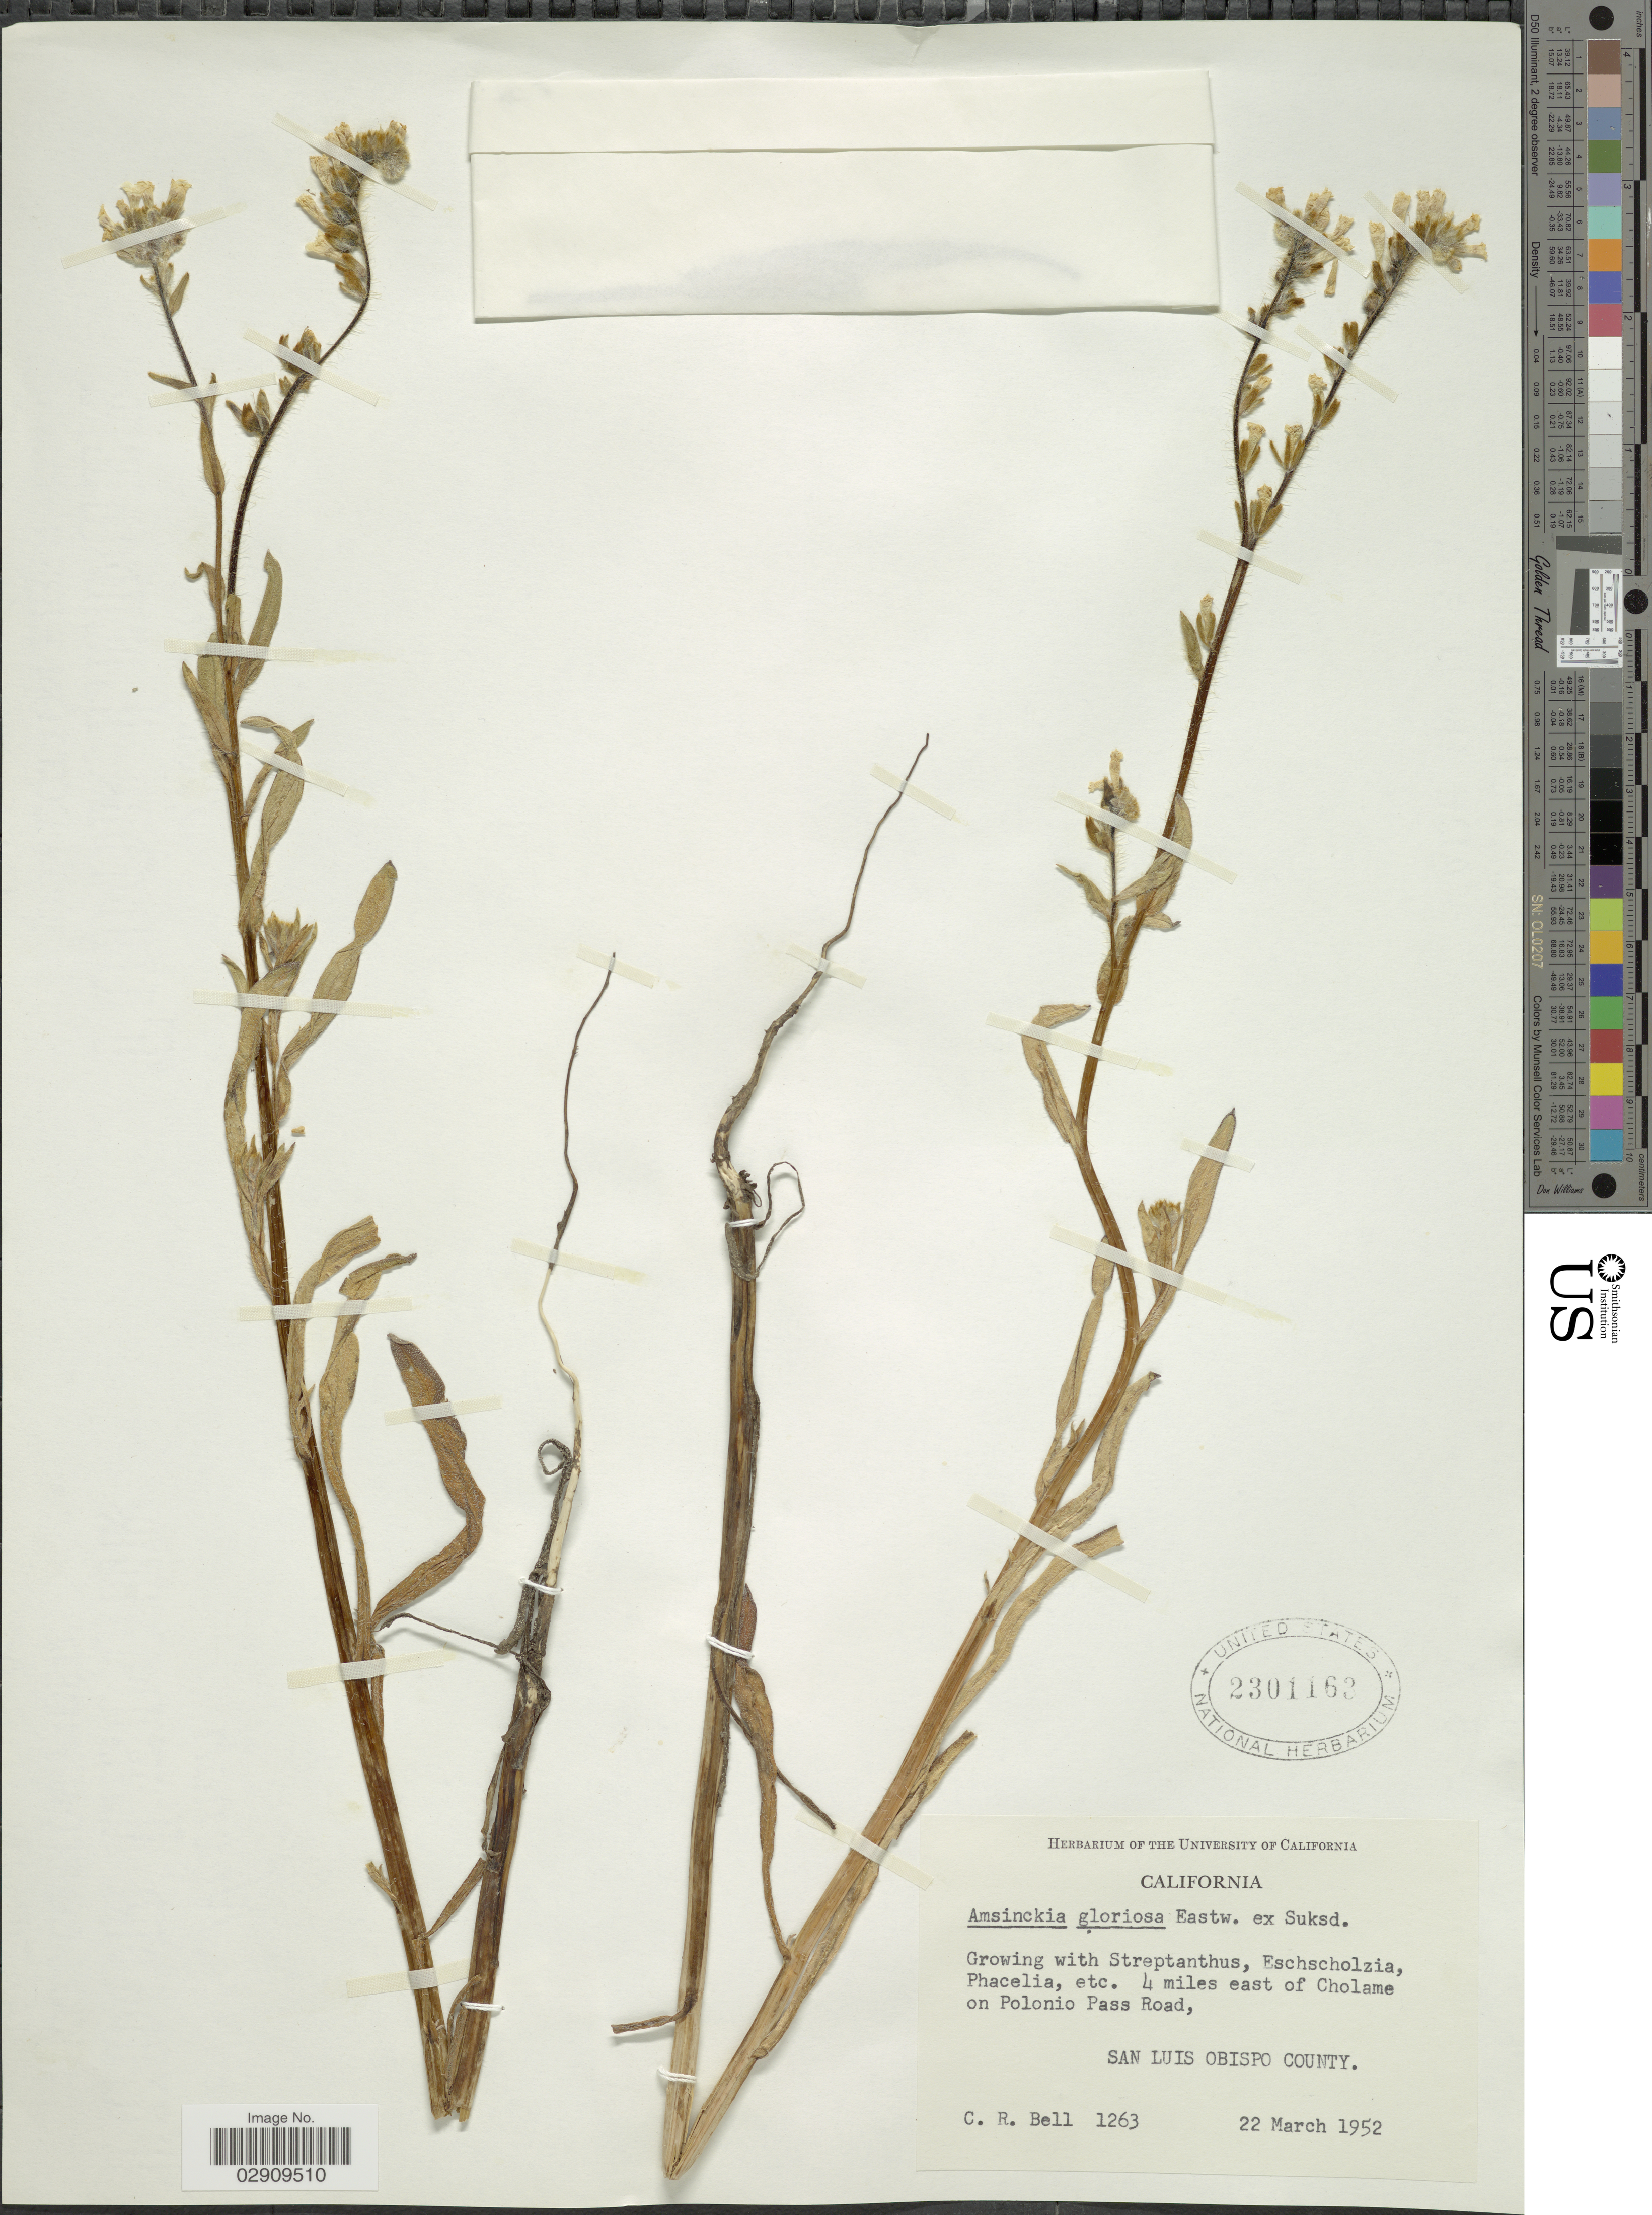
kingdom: Plantae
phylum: Tracheophyta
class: Magnoliopsida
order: Boraginales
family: Boraginaceae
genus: Amsinckia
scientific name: Amsinckia tessellata var. gloriosa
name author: (Eastw. ex Suksd.) Hoover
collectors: C. R. Bell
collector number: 1263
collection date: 1952-03-22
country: United States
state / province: California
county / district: San Luis Obispo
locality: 4 miles east of Cholame on Polonio Pass Road, San Luis Obispo County.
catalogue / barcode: US 2301163